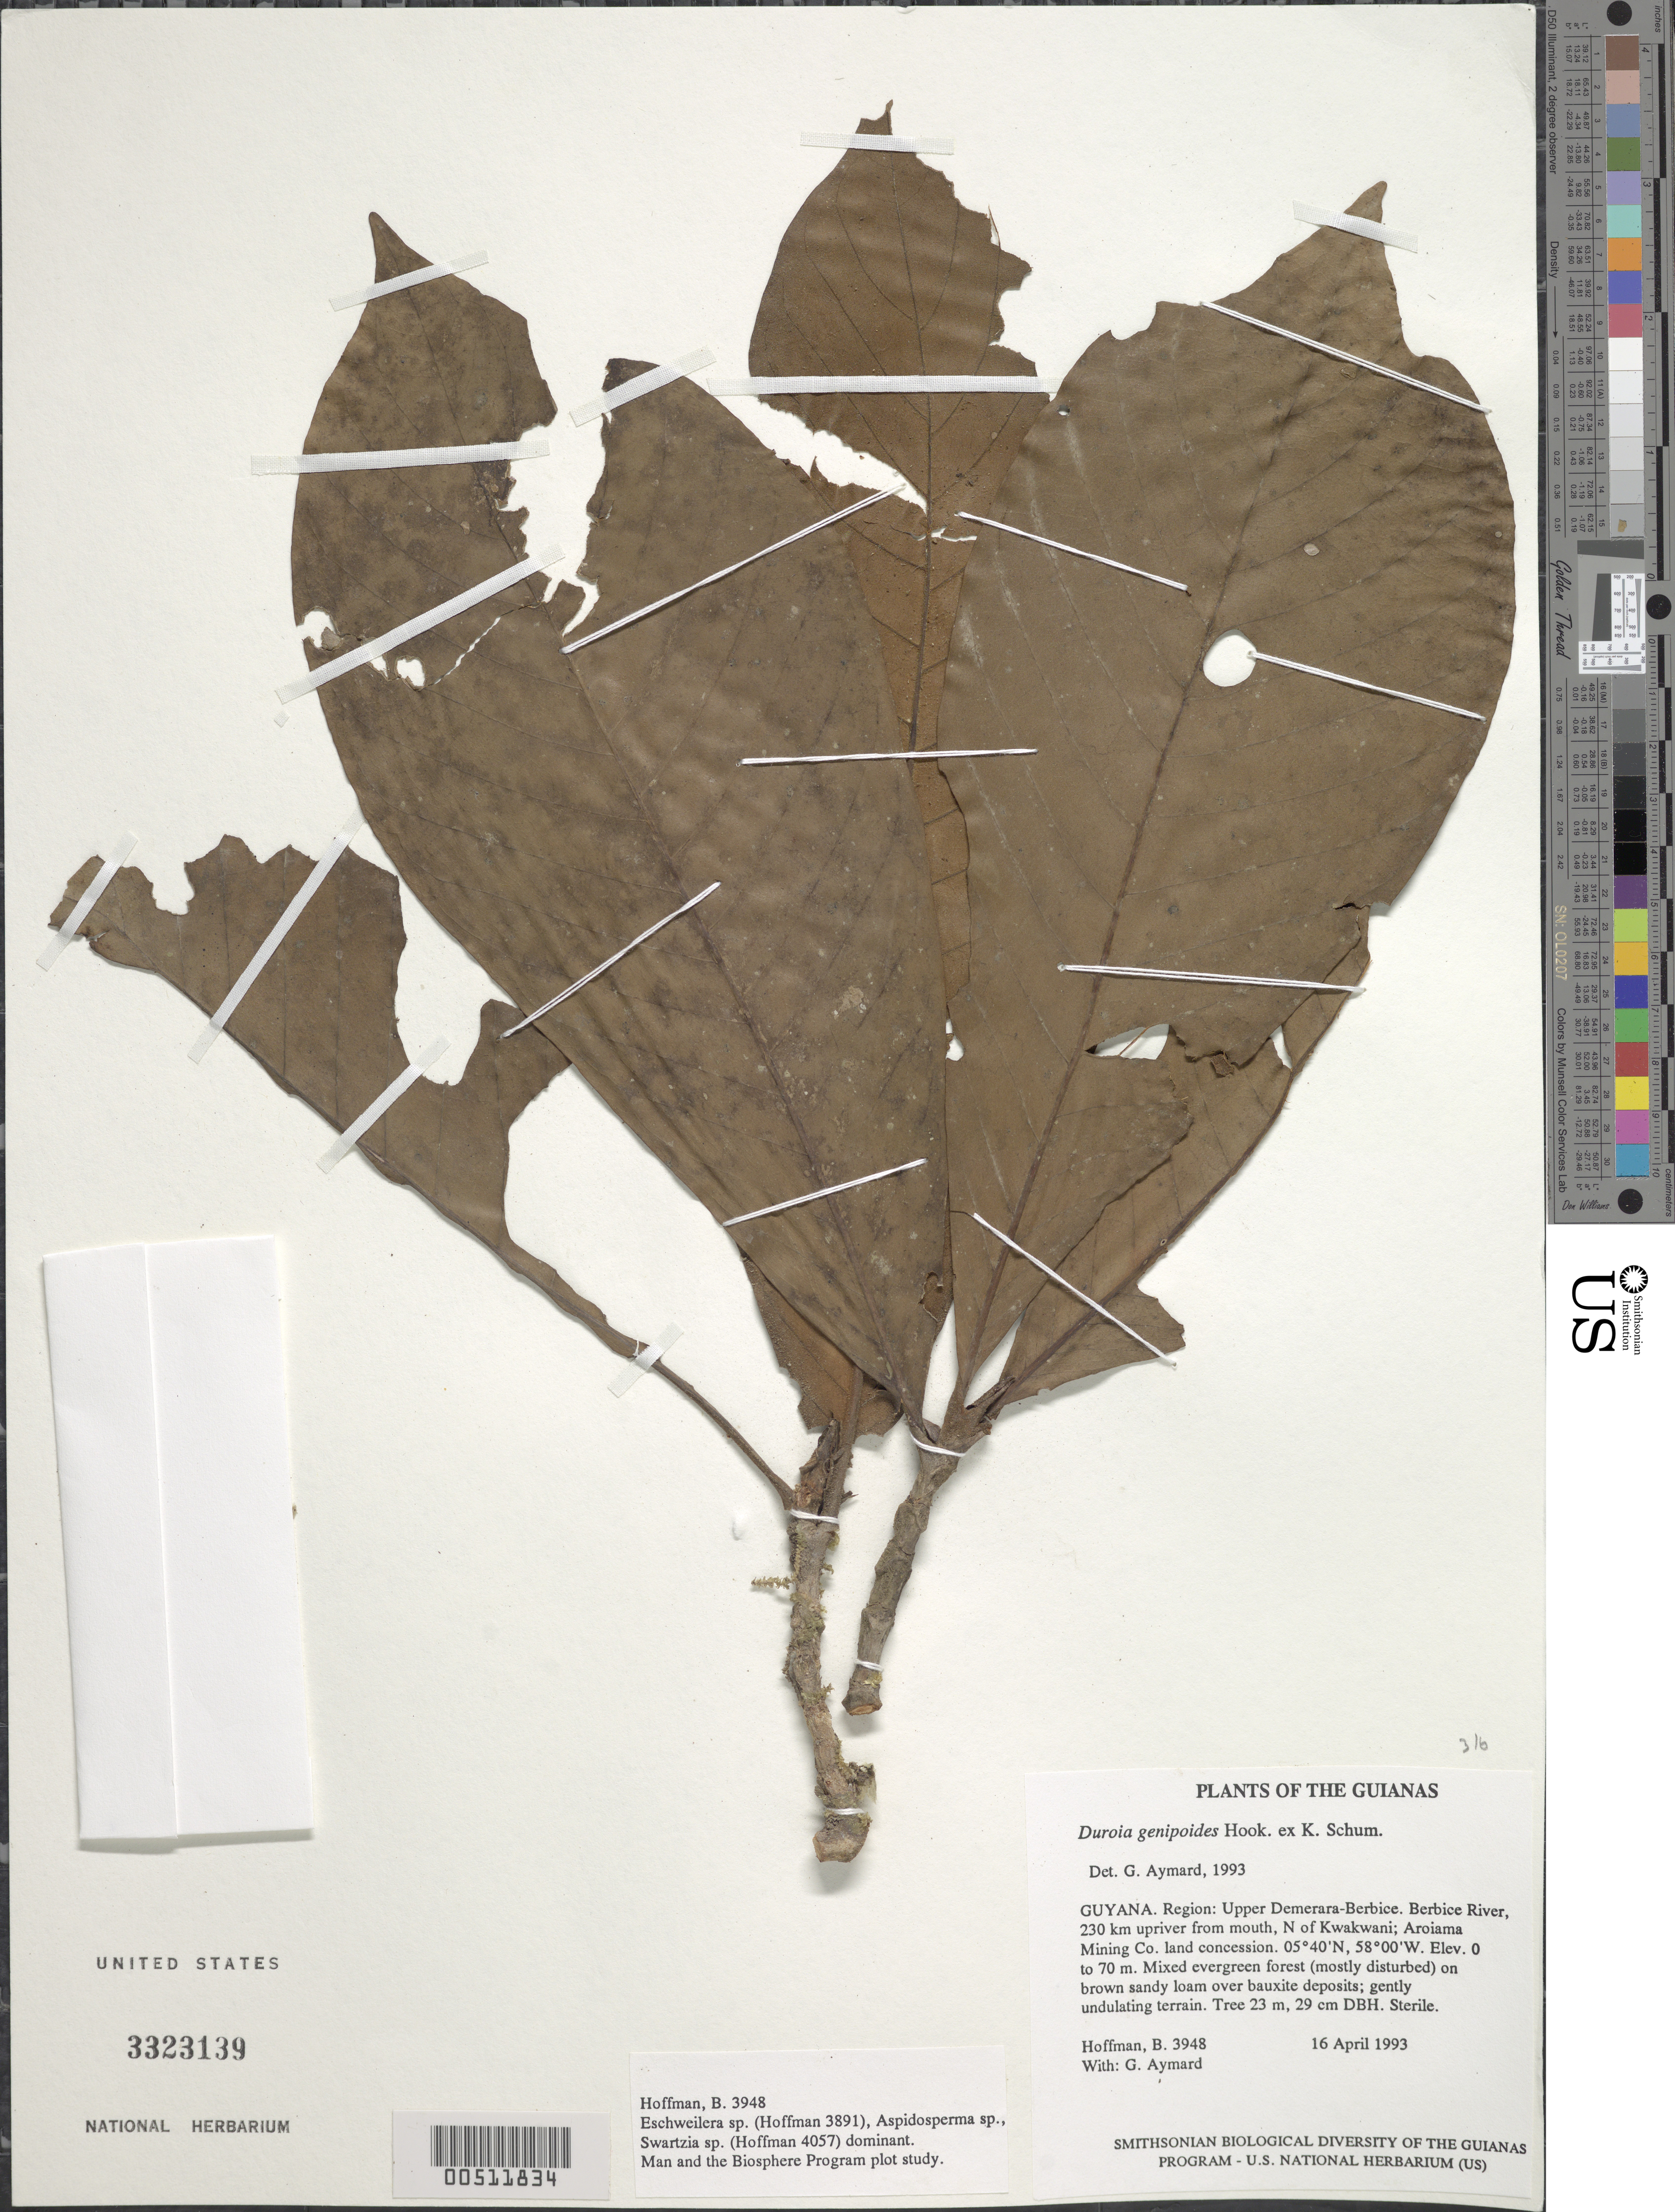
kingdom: Plantae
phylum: Tracheophyta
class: Magnoliopsida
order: Gentianales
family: Rubiaceae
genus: Duroia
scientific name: Duroia genipoides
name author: Hook. f. ex K. Schum.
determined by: Aymard C., G. A., (PORT), Univ. Nac. Exp. de los Llanos Ezequiel Zamora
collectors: B. Hoffman & G. A. Aymard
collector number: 3948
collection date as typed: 16 April 1993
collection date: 1993-04-16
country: Guyana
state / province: U. Demerara-Berbice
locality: Berbice River, 230 km upriver from mouth, N of Kwakwani; Aroiama Mining Co. land concession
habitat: Mixed evergreen forest (mostly disturbed) on brown sandy loam over bauxite deposits; gently undulating terrain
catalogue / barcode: US 3323139